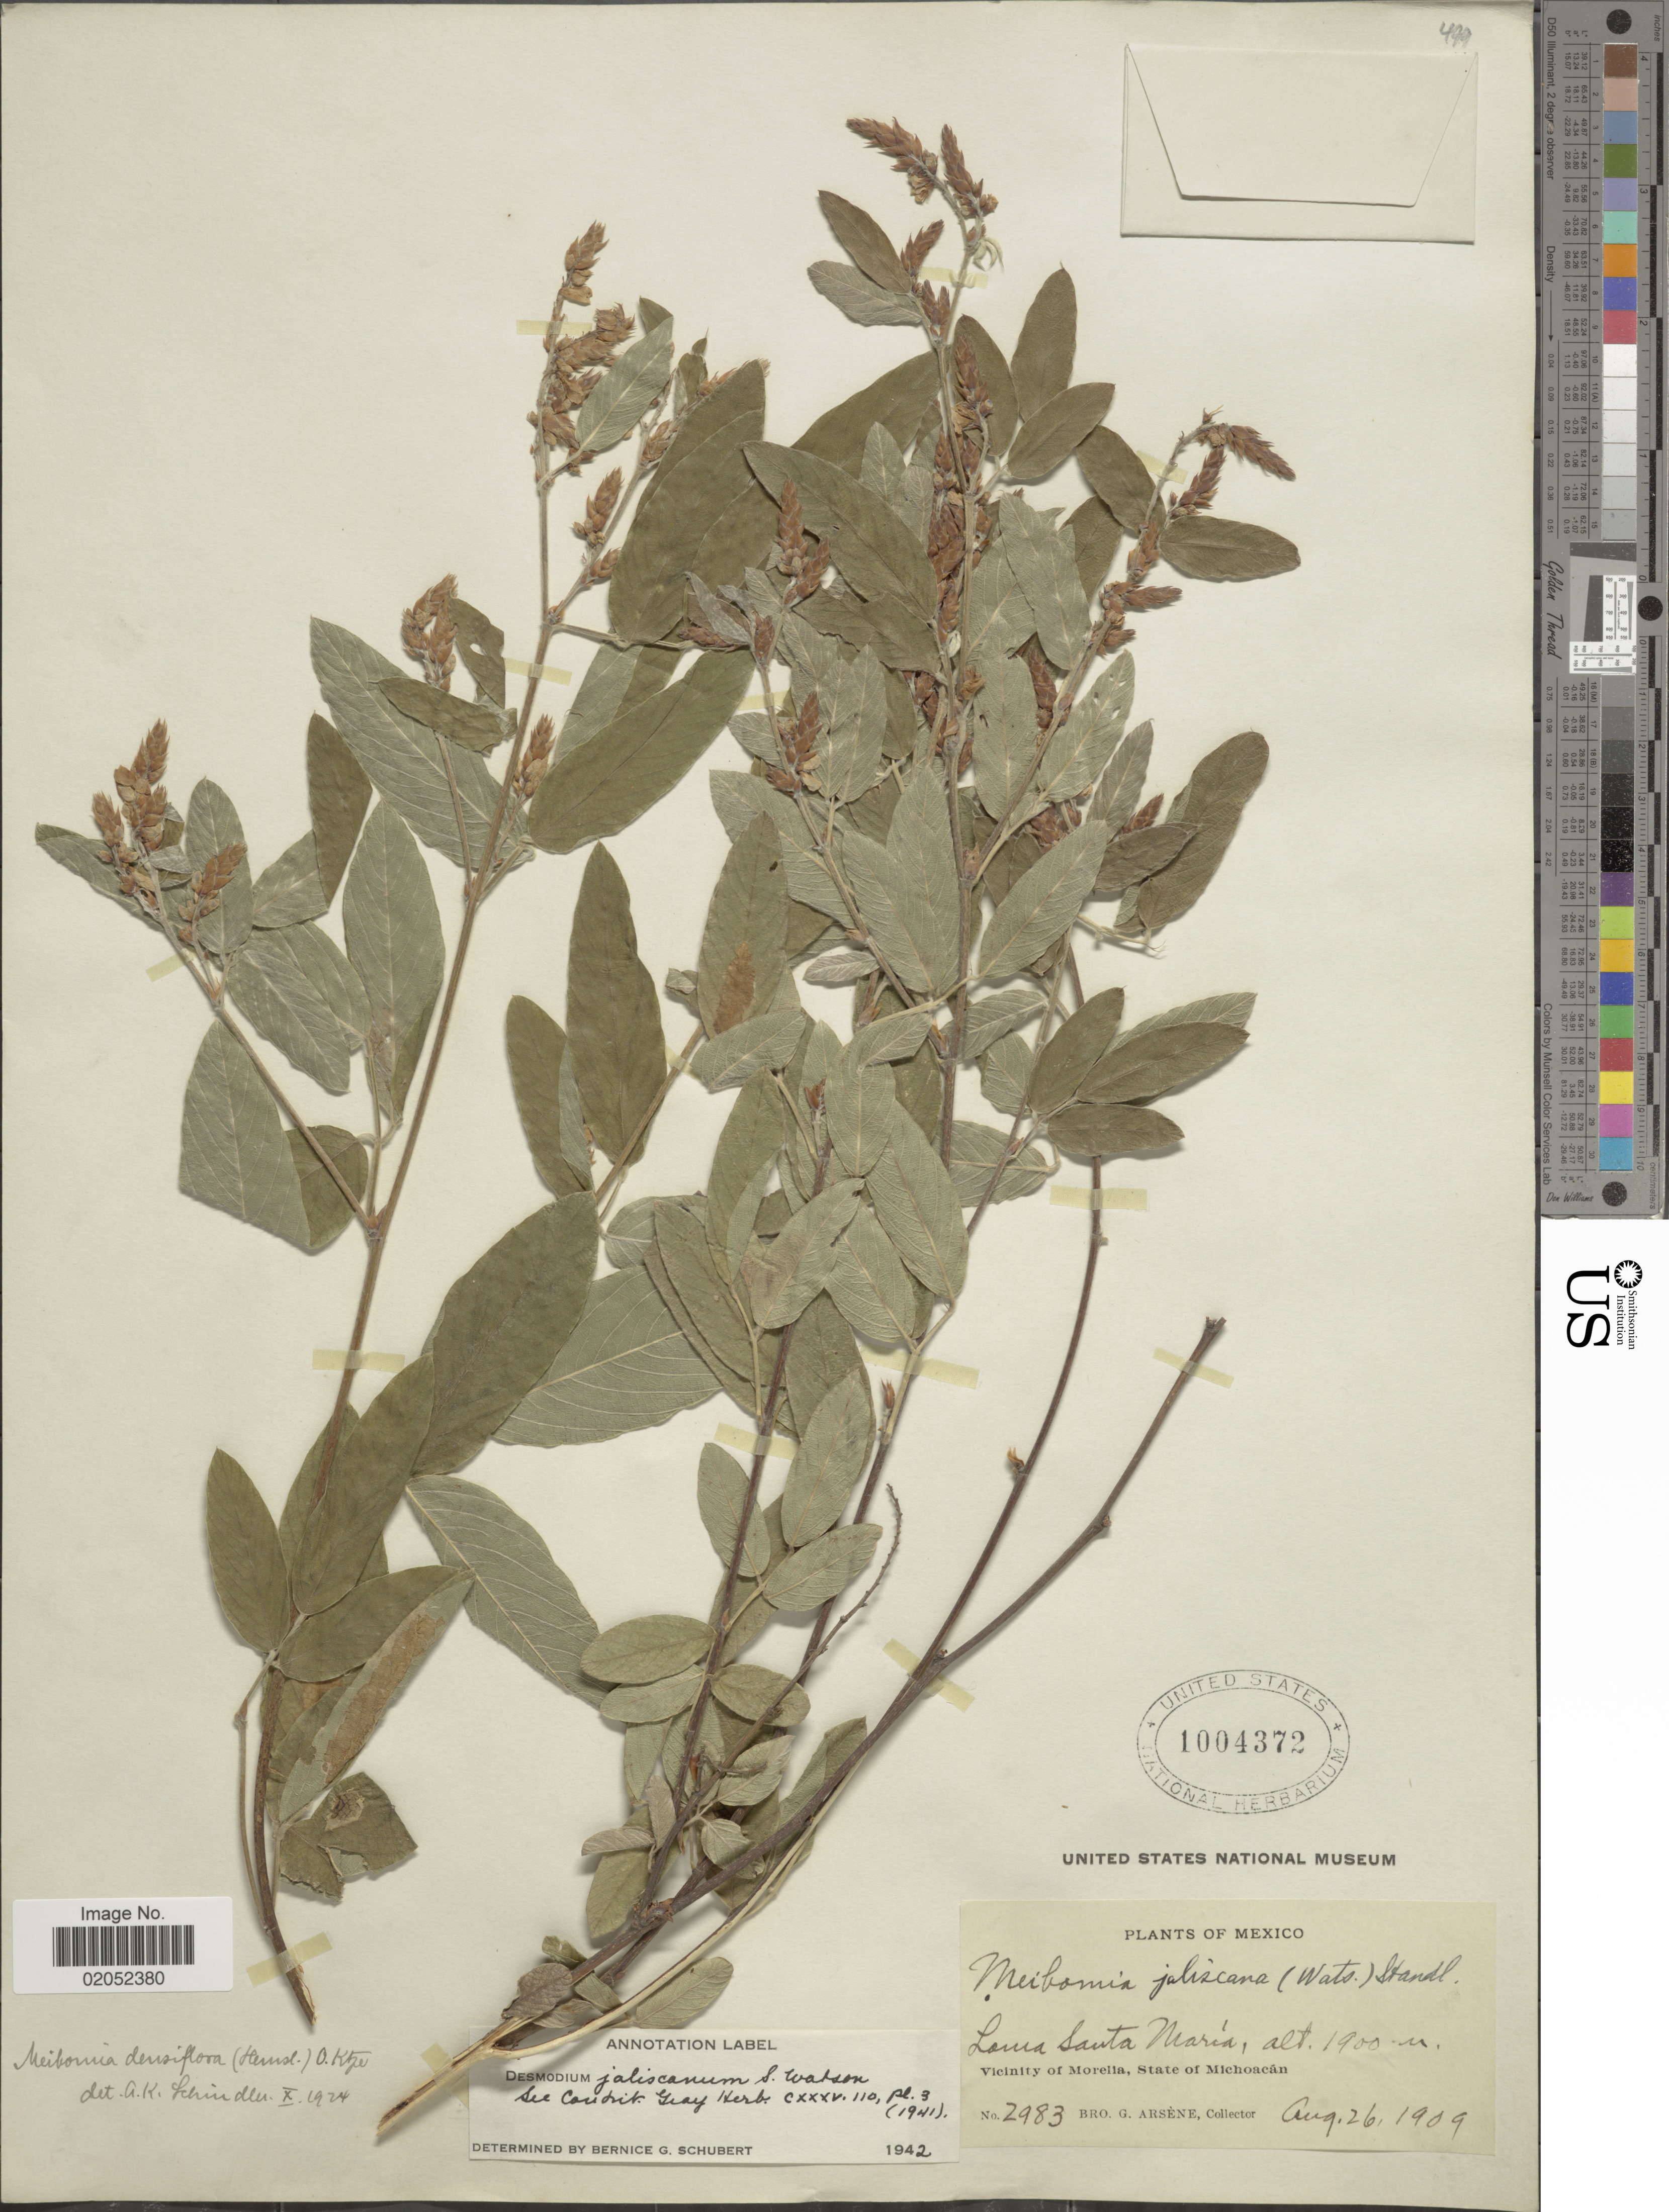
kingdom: Plantae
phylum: Tracheophyta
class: Magnoliopsida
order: Fabales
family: Fabaceae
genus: Desmodium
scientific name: Desmodium jaliscanum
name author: S. Watson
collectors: Bro. G. Arsène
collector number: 2983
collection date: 1909-08-26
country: Mexico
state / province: Michoacán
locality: Loma Santa Maria. Vicinity of Morelia, State of Michoacan.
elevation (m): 1900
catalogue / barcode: US 1004372